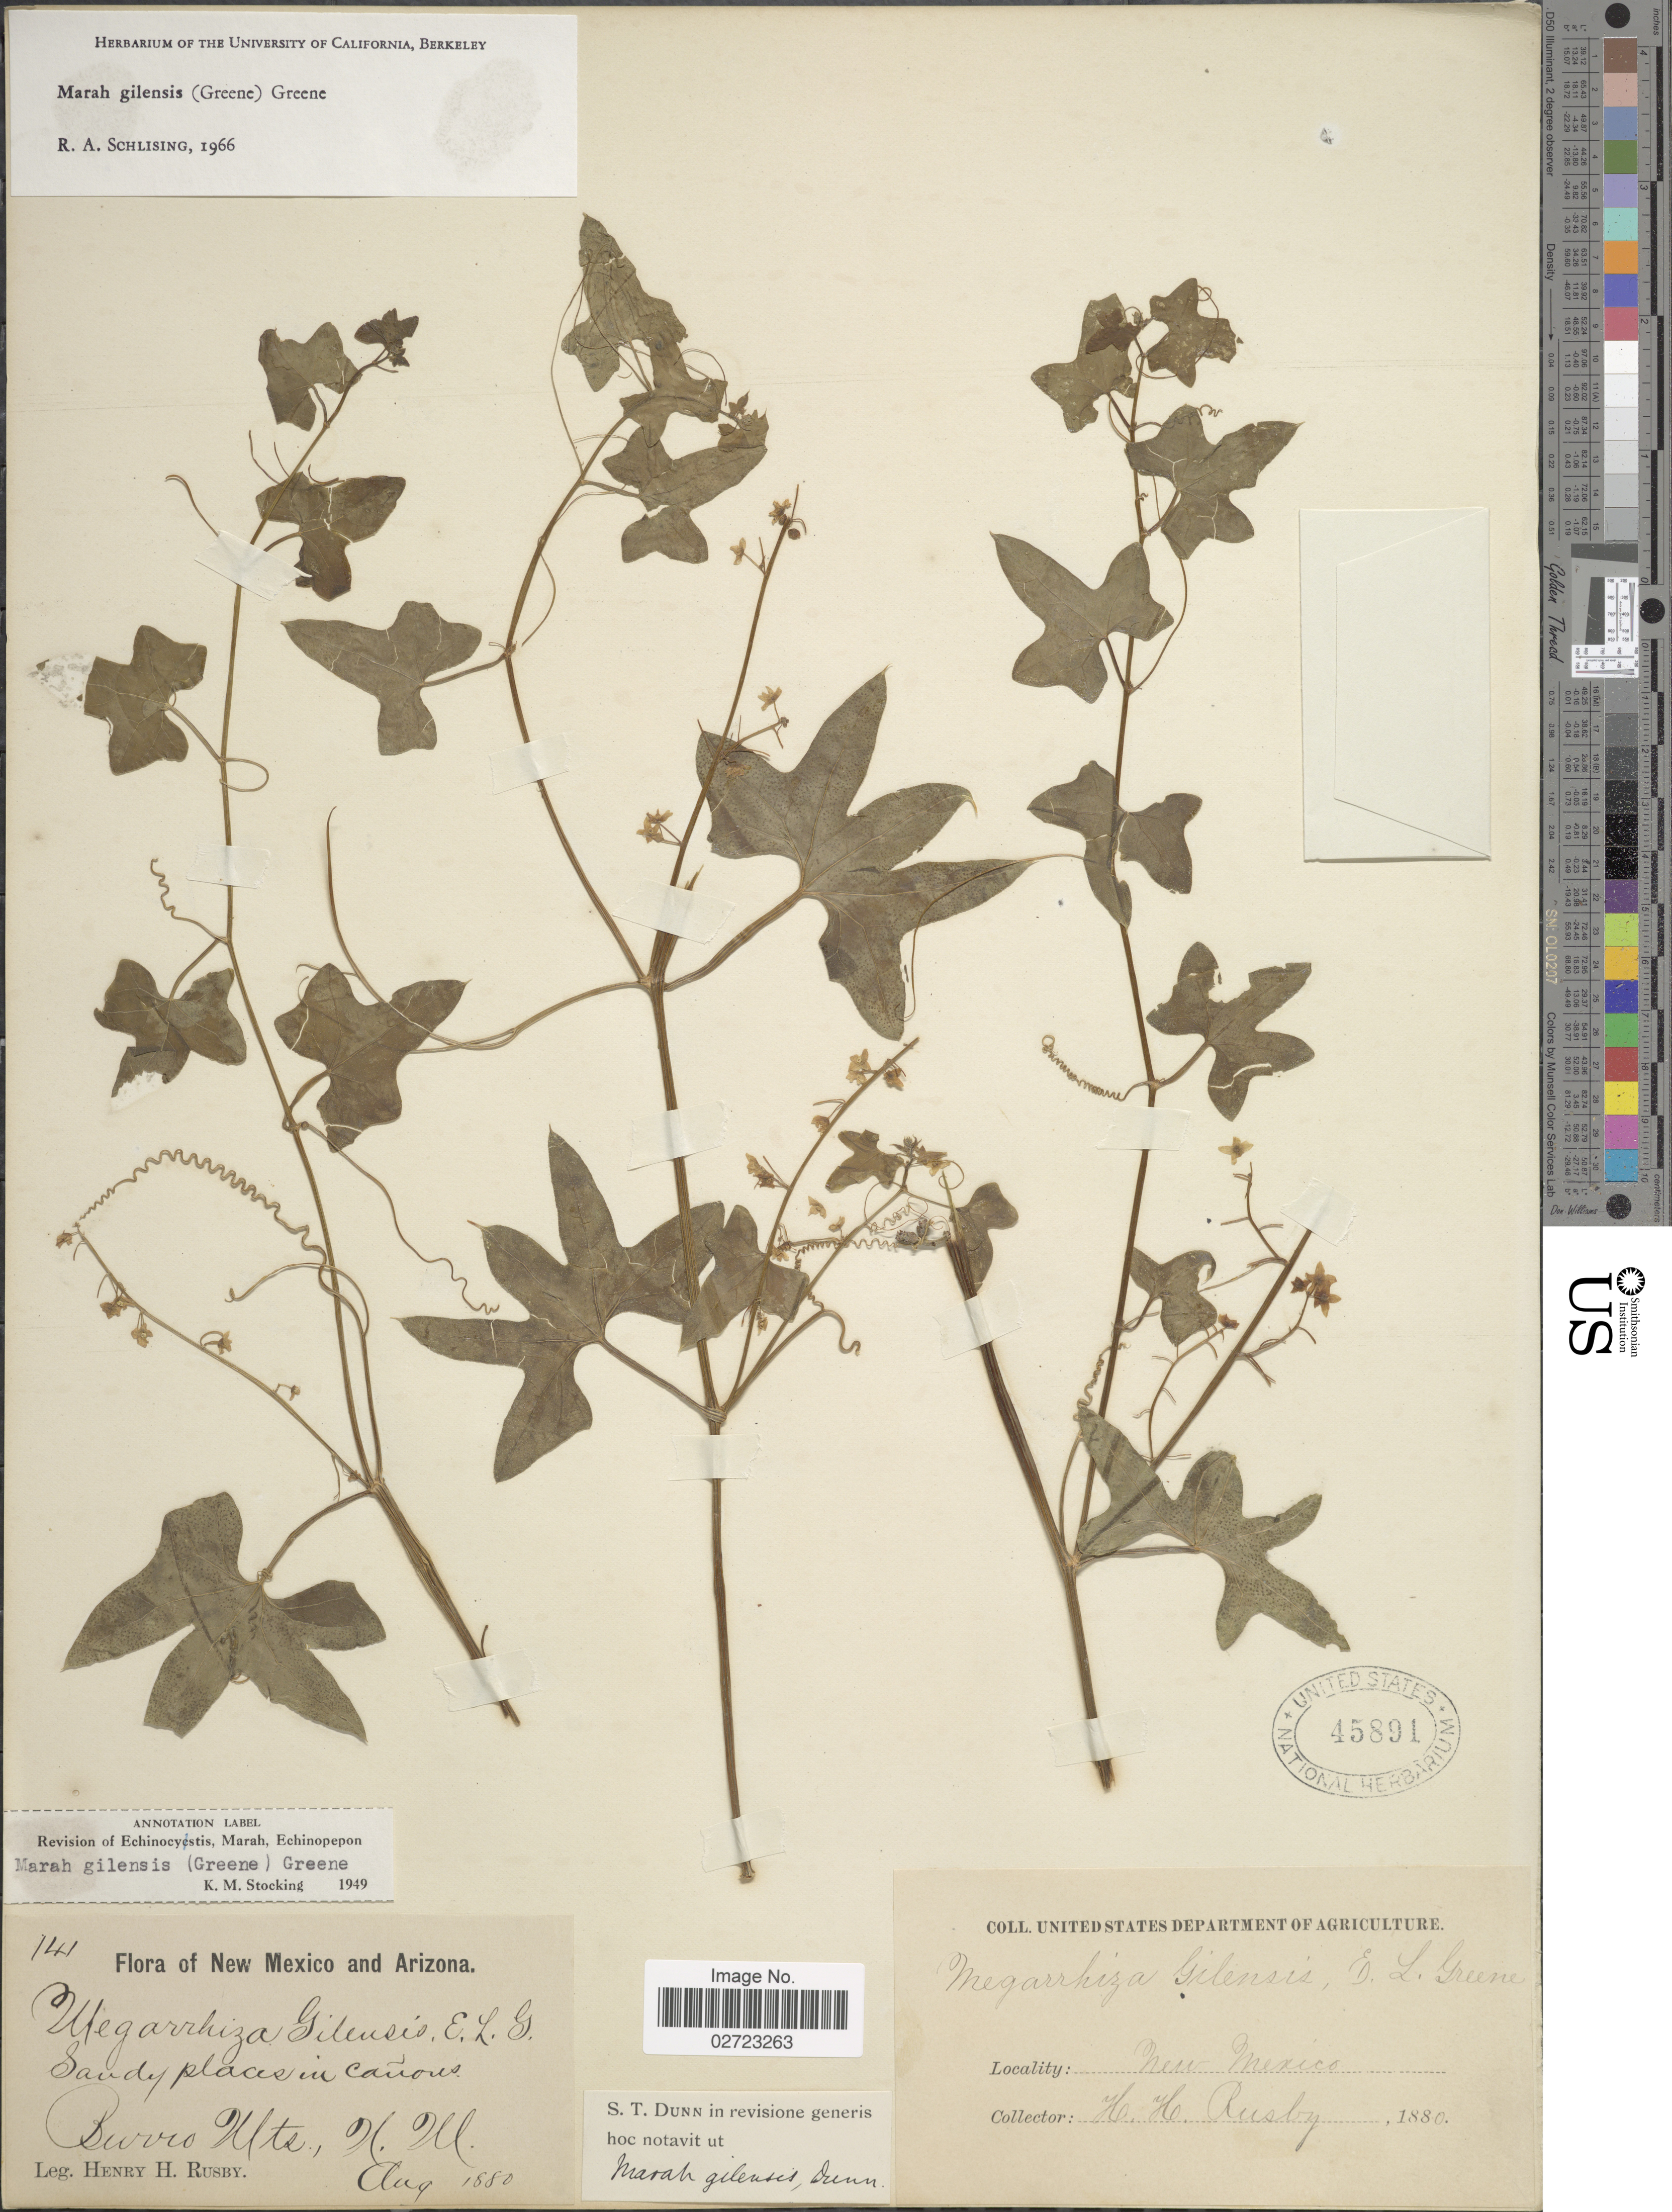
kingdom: Plantae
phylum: Tracheophyta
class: Magnoliopsida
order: Cucurbitales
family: Cucurbitaceae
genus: Marah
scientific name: Marah gilensis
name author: (Greene) Greene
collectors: H. H. Rusby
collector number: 141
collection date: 1880-08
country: United States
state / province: Illinois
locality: Burro Mts., sandy places in canons.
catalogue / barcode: US 45891